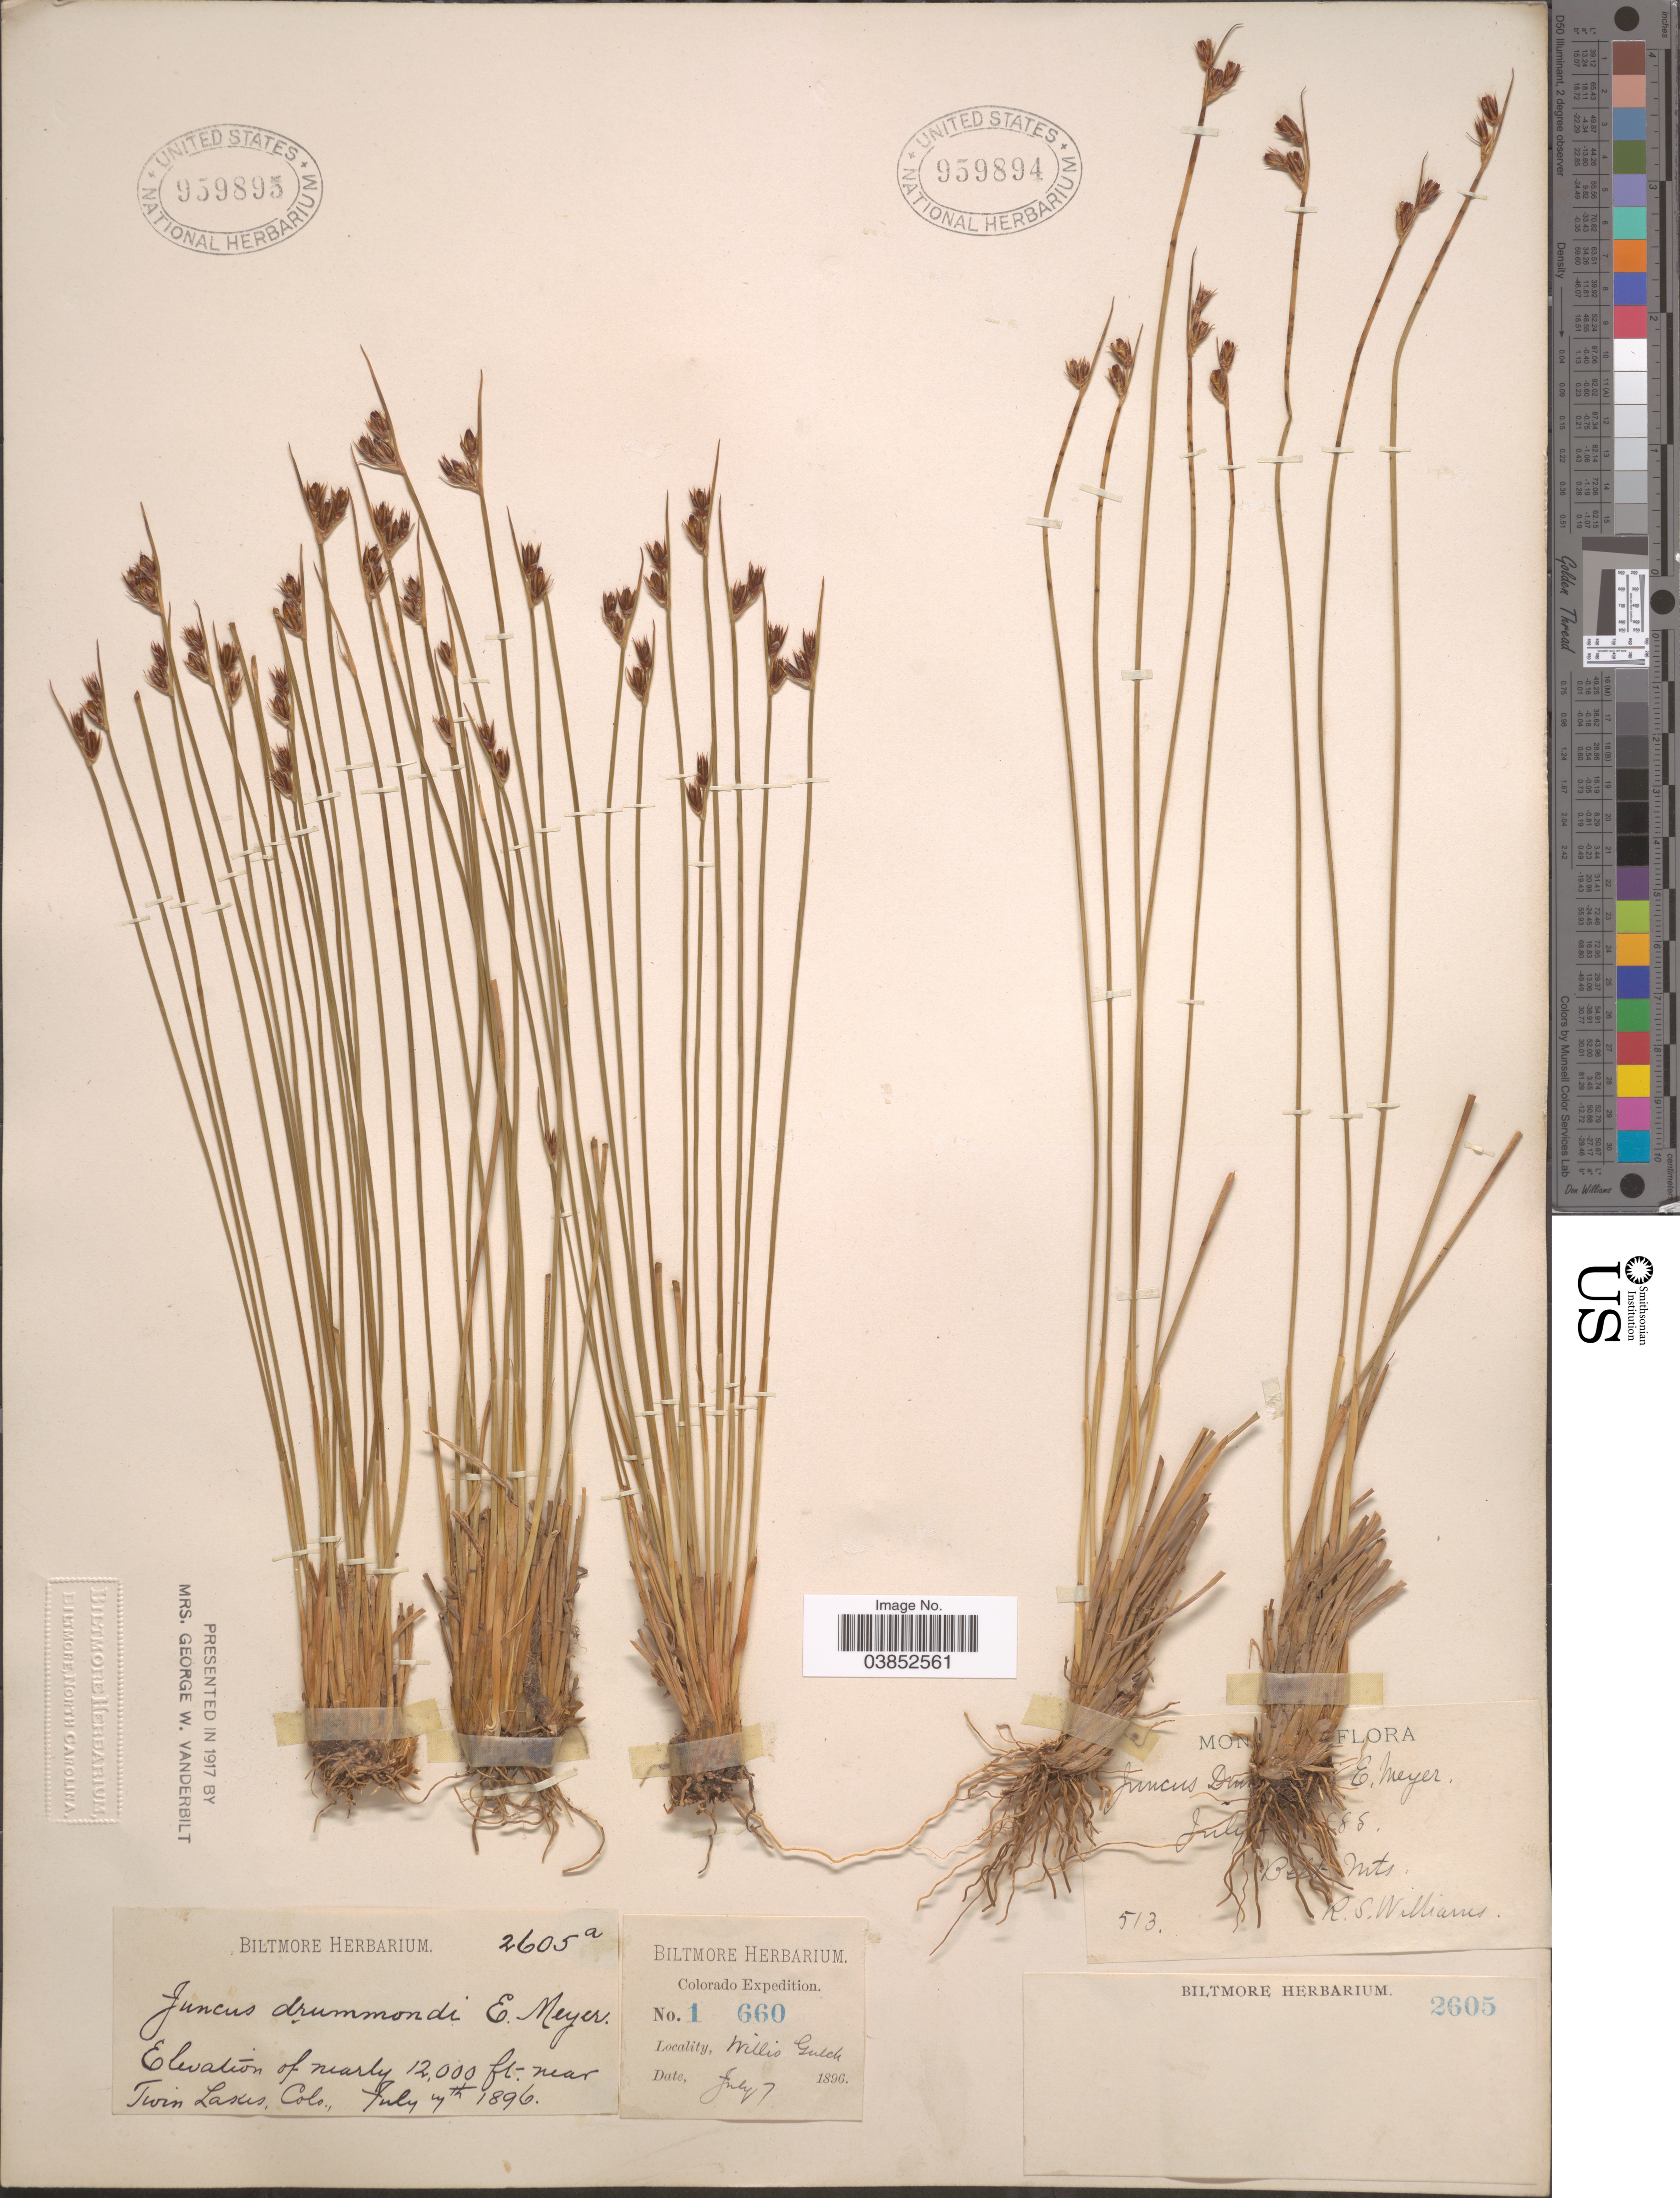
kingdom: Plantae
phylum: Tracheophyta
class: Liliopsida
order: Poales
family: Juncaceae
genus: Juncus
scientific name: Juncus drummondii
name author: E. Mey.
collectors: R. S. Williams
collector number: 513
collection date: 1885-07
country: United States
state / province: Montana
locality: Belt Mts.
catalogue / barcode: US 959894-2